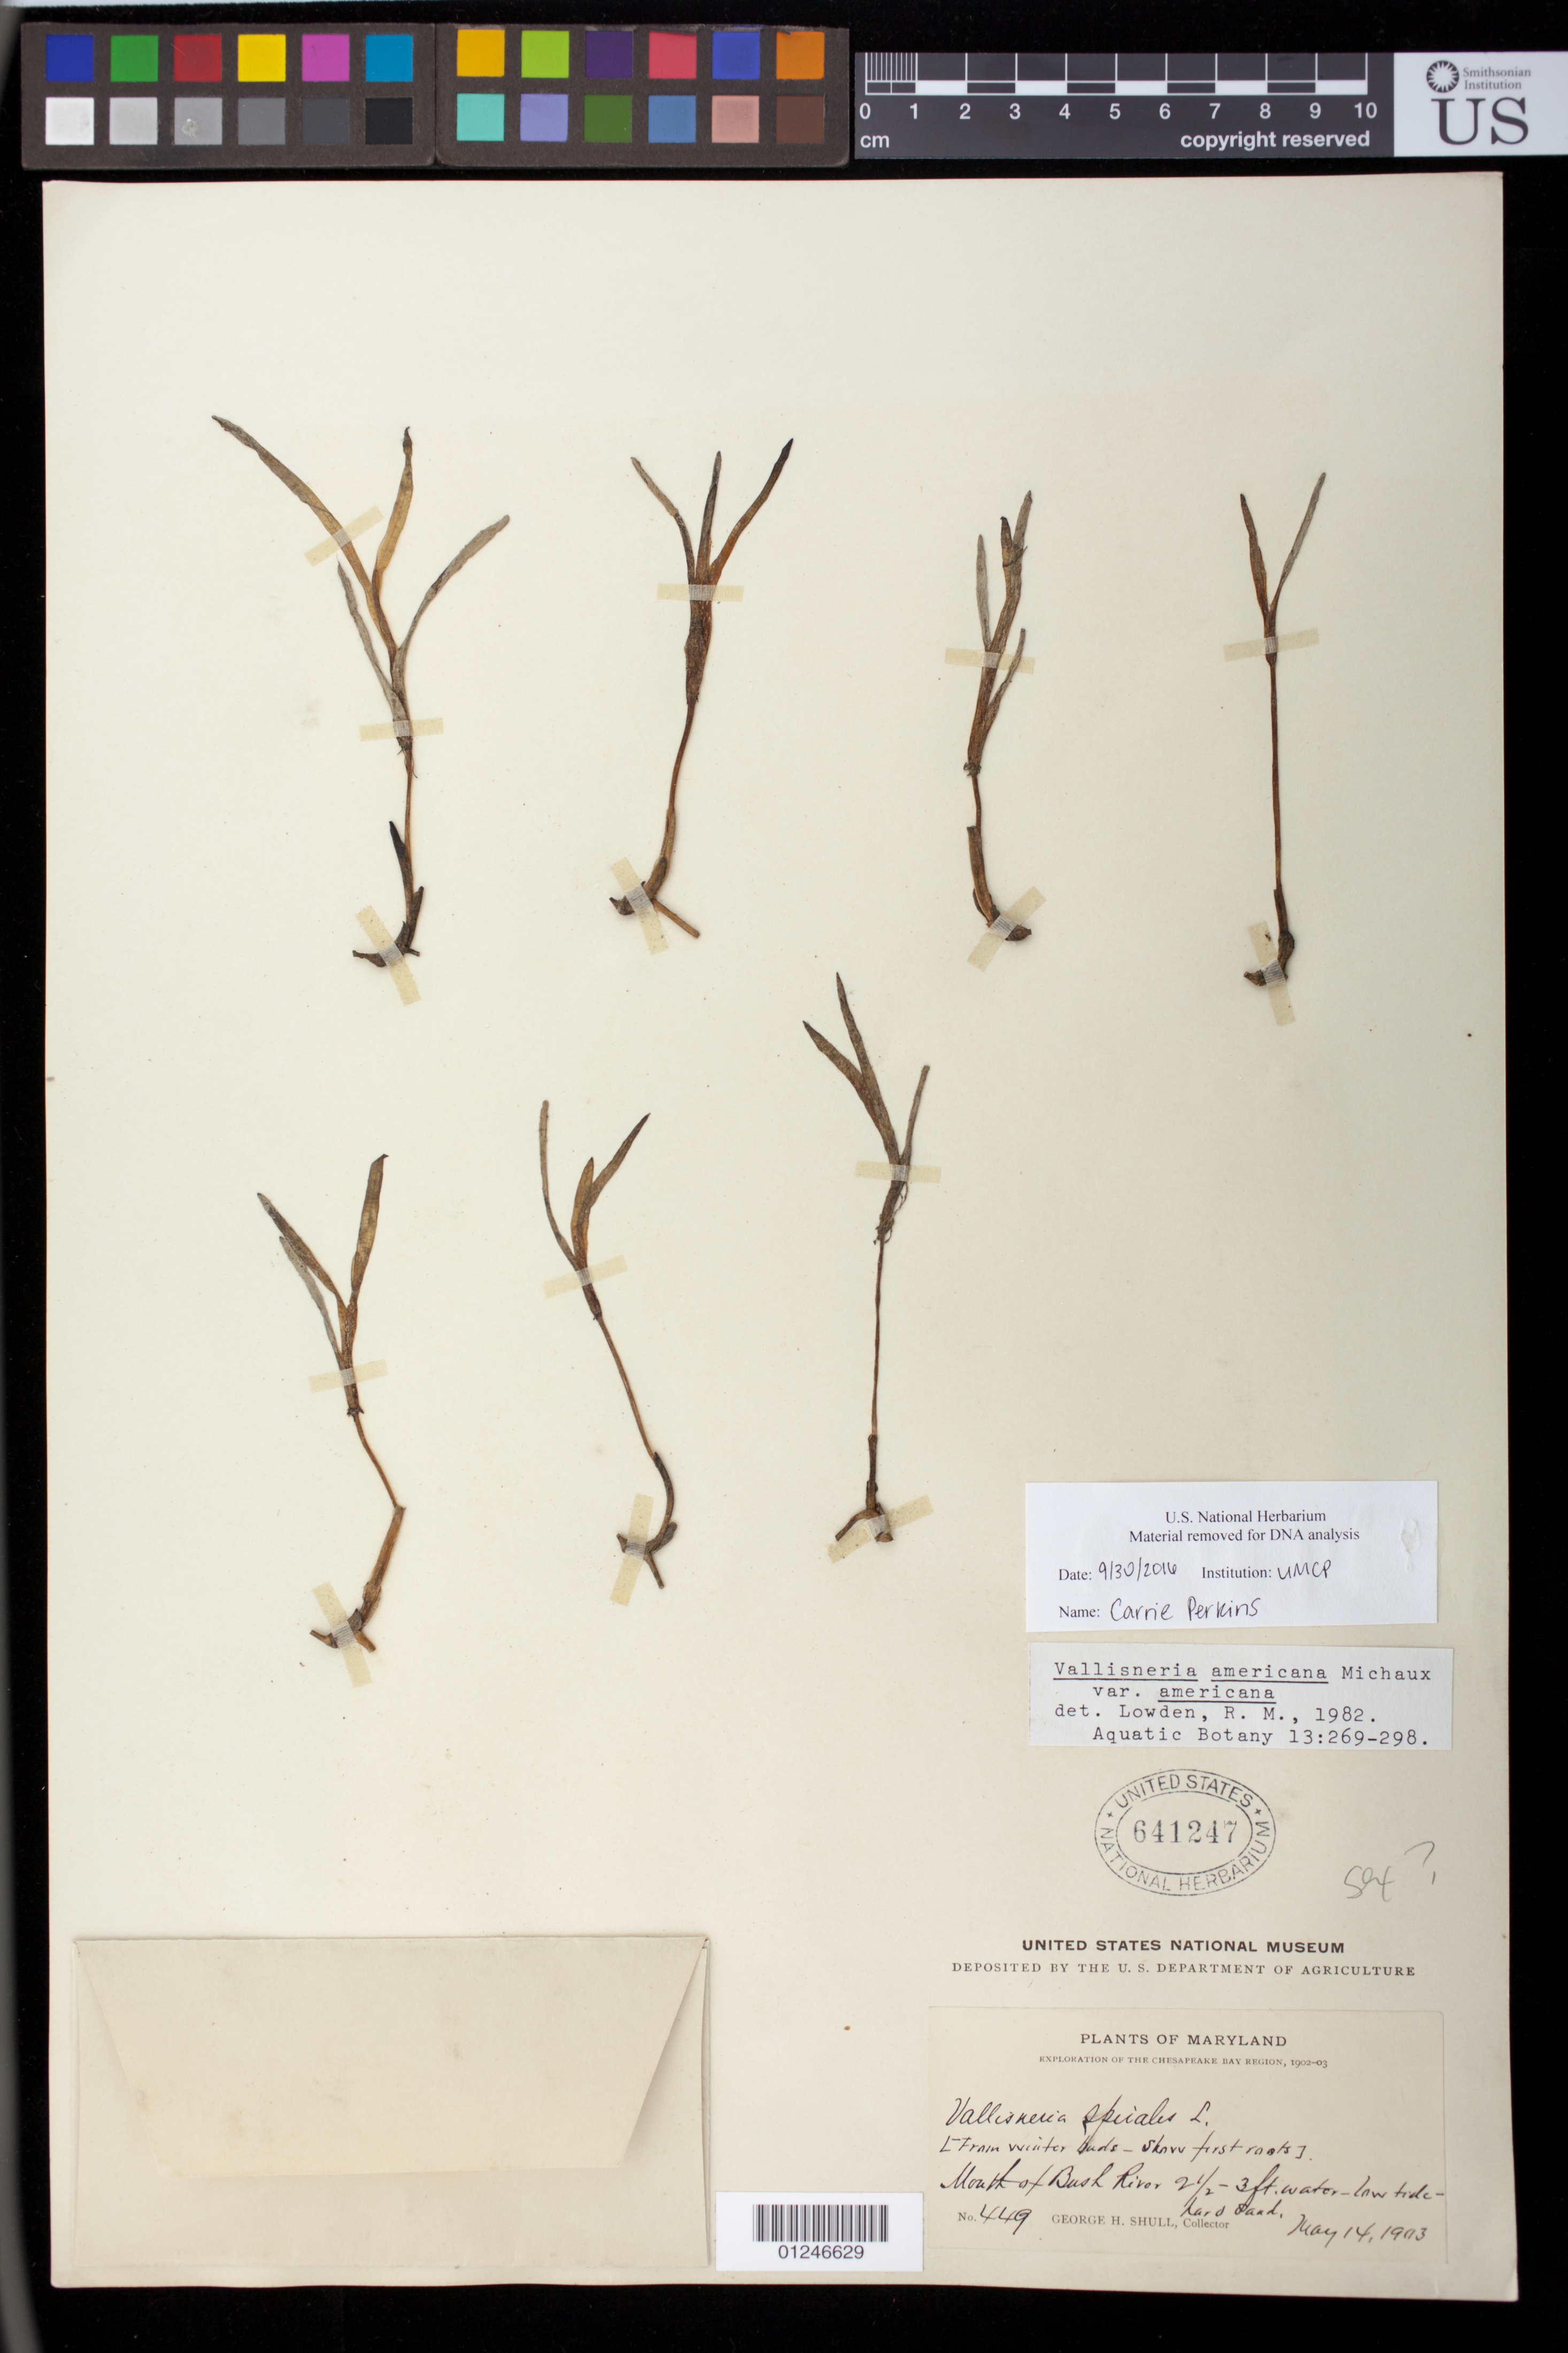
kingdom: Plantae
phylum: Tracheophyta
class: Liliopsida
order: Alismatales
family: Hydrocharitaceae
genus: Vallisneria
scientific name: Vallisneria americana var. americana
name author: Michx.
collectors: G. H. Shull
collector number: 449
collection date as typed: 14 May 1903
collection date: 1903-05-14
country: United States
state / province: Maryland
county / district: Harford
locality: Mouth of Bush River, 2 1/2 - 3 ft water-low-tide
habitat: hard sand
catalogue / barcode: US 641247